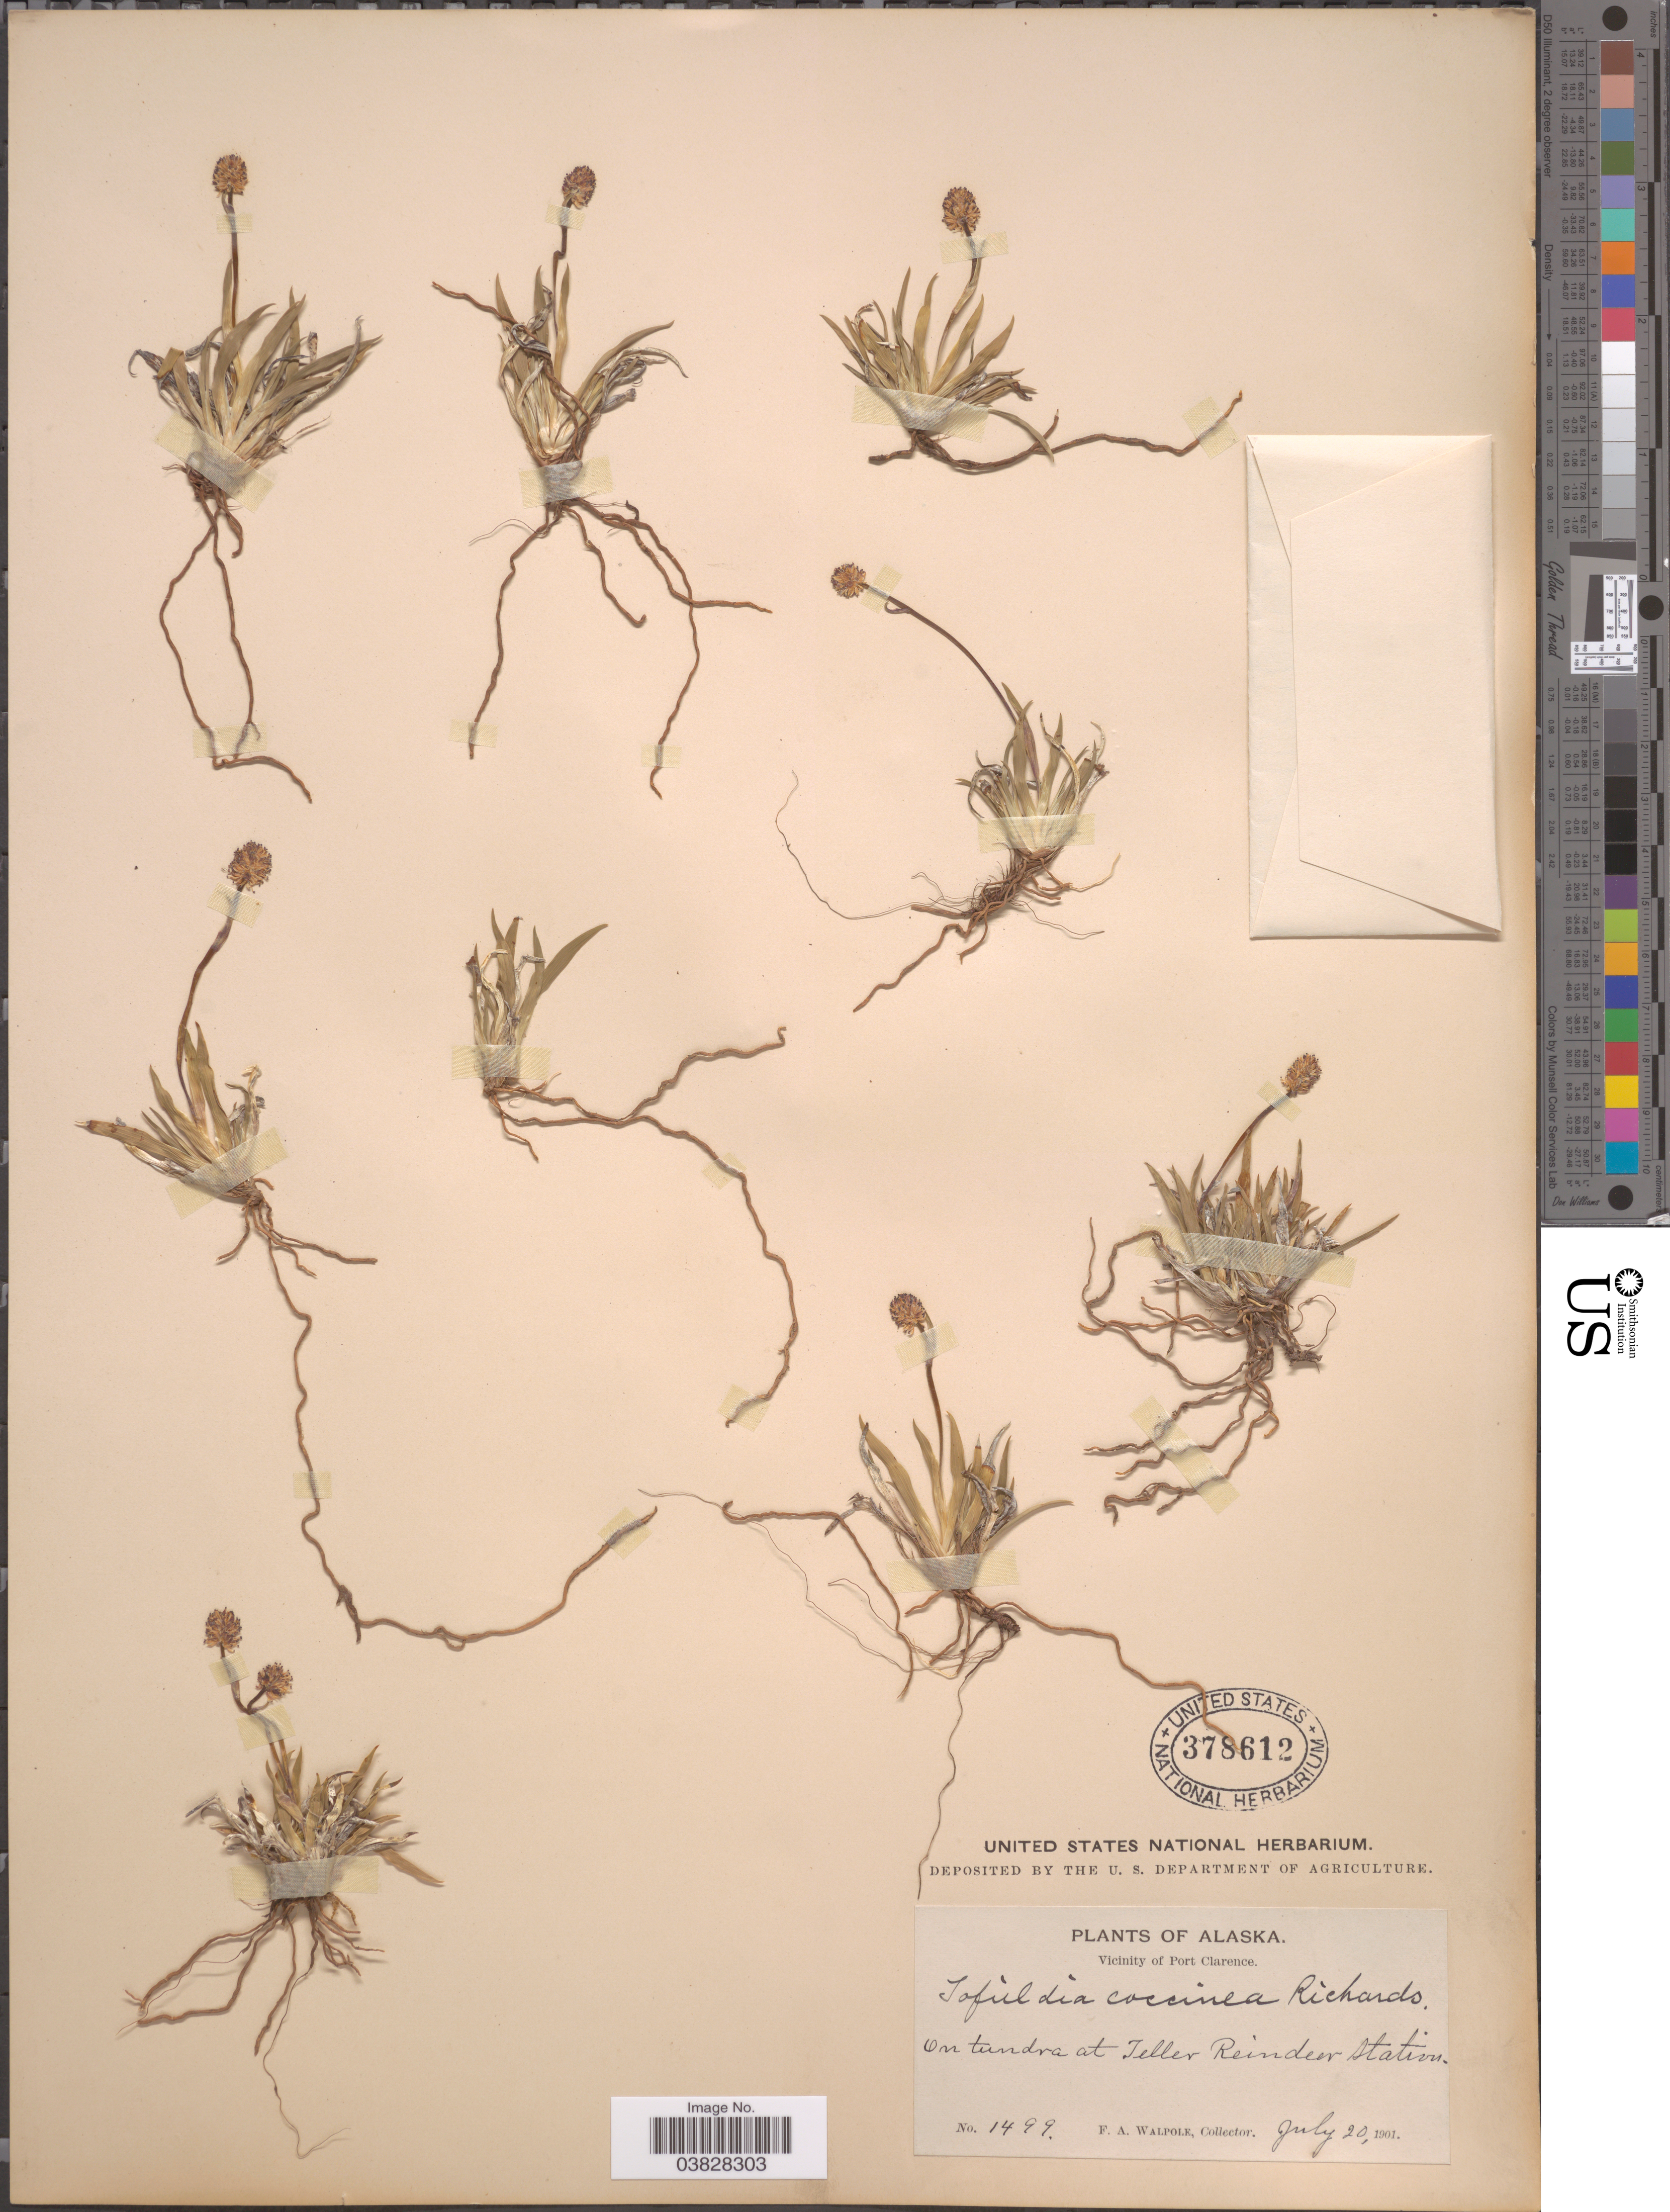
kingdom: Plantae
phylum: Tracheophyta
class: Liliopsida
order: Alismatales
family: Tofieldiaceae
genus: Tofieldia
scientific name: Tofieldia coccinea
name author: Richardson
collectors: F. Walpole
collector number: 1499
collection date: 1901-07-20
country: United States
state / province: Alaska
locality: Vicinity of Port Clarence. Teller Reindeer Station.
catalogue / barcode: US 378612